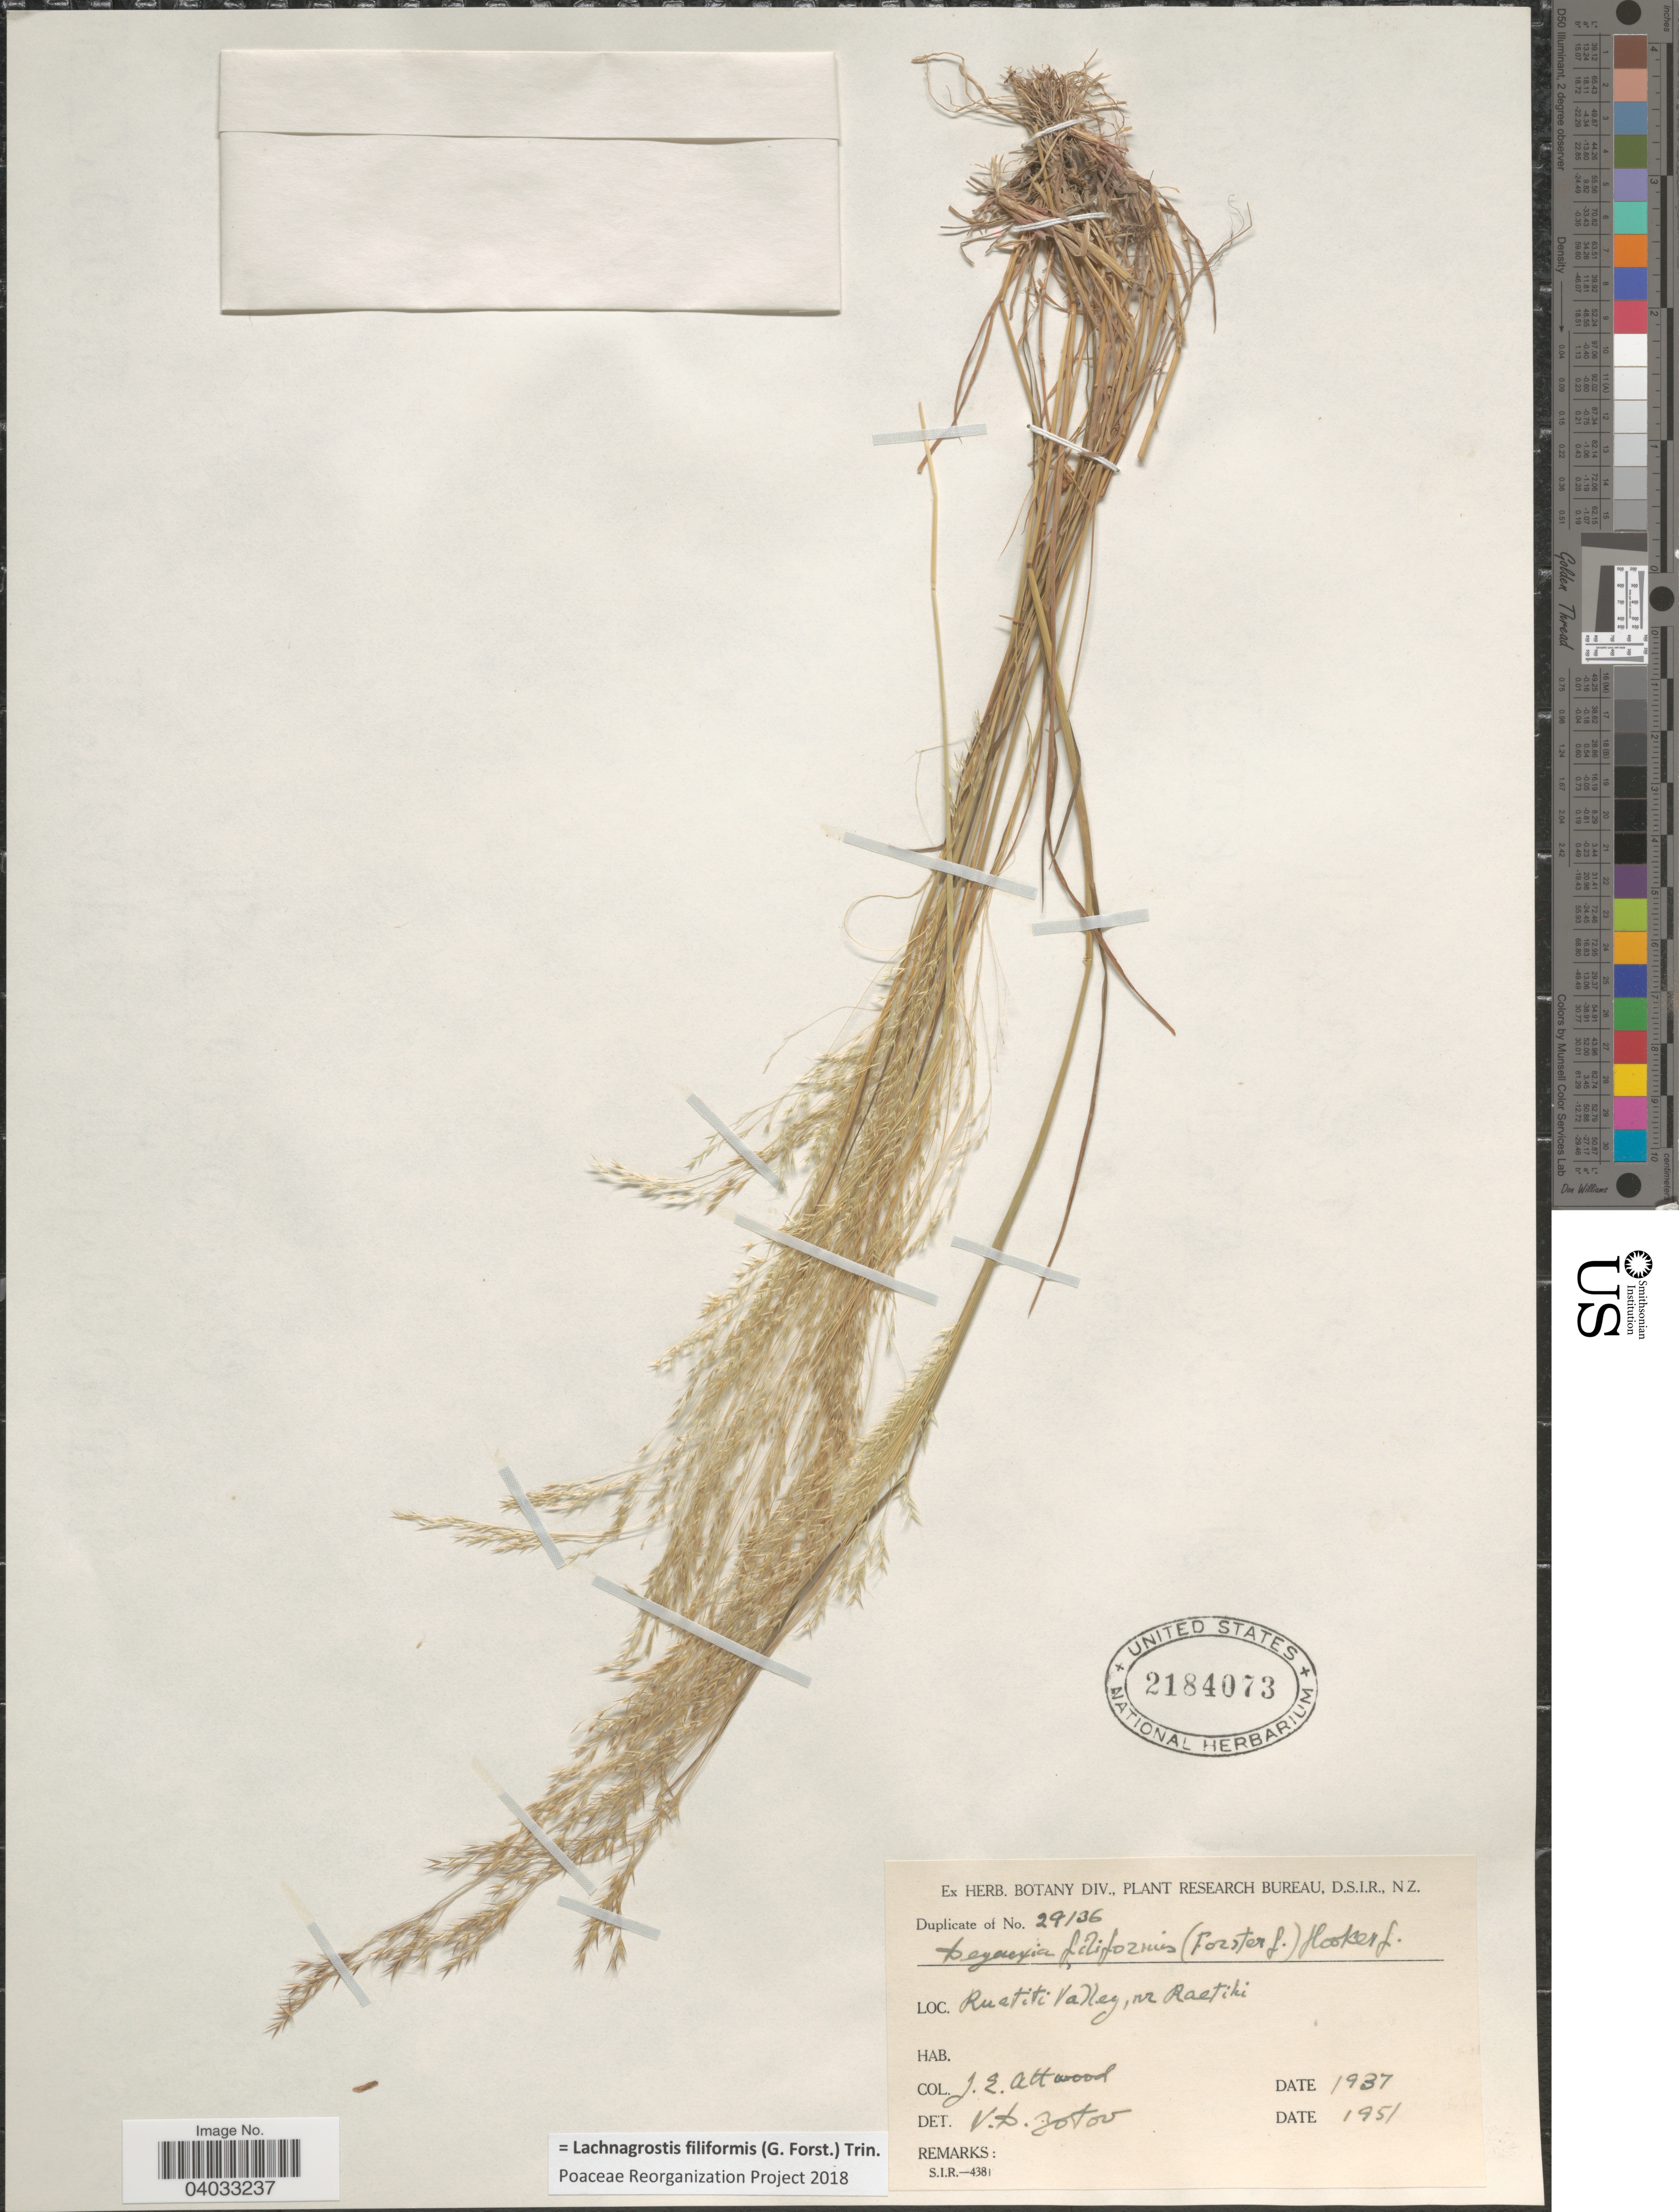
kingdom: Plantae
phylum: Tracheophyta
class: Liliopsida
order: Poales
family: Poaceae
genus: Lachnagrostis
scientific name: Lachnagrostis filiformis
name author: (J.R. Forst.) Trin.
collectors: J. Attwood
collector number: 29136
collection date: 1937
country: New Zealand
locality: Ruatiti Valley, nr Raetihi.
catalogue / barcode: US 2184073